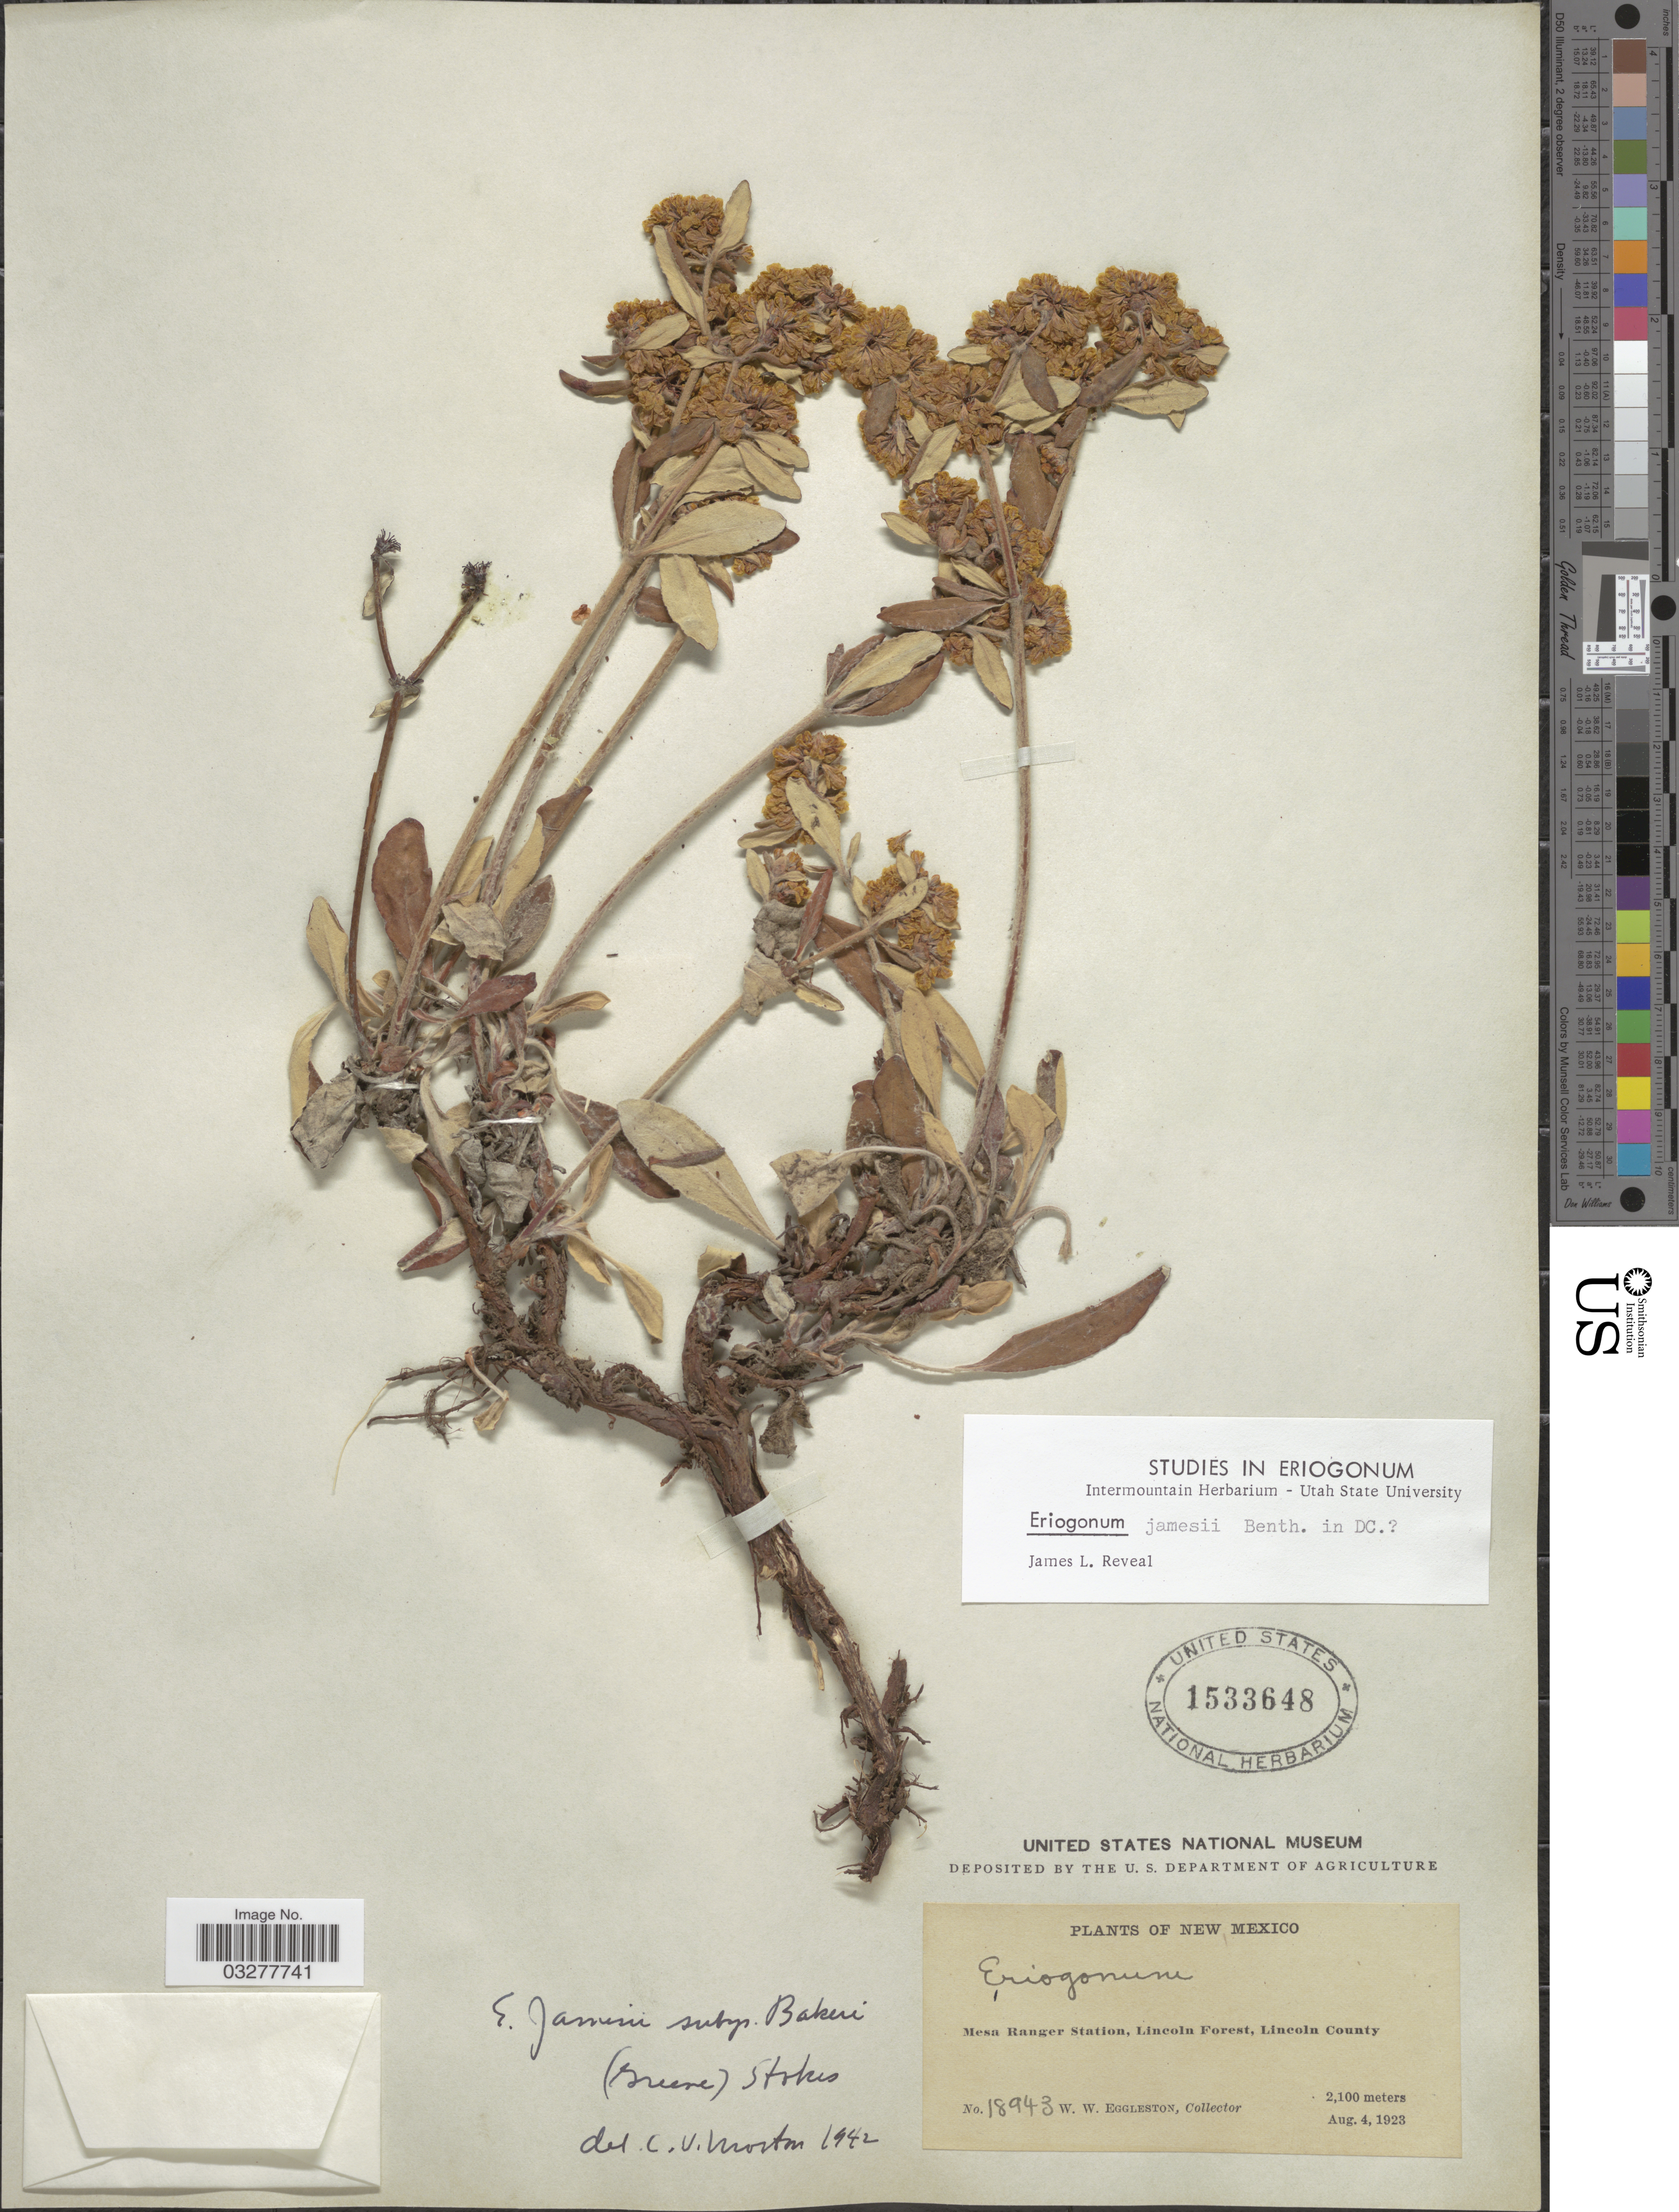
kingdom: Plantae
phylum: Tracheophyta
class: Magnoliopsida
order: Caryophyllales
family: Polygonaceae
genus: Eriogonum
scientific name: Eriogonum jamesii var. flavescens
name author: S. Watson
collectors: W. W. Eggleston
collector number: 18943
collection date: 1923-08-04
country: United States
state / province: New Mexico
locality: Mesa Ranger Station, Lincoln Forest, Lincoln County.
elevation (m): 2100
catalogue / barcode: US 1533648